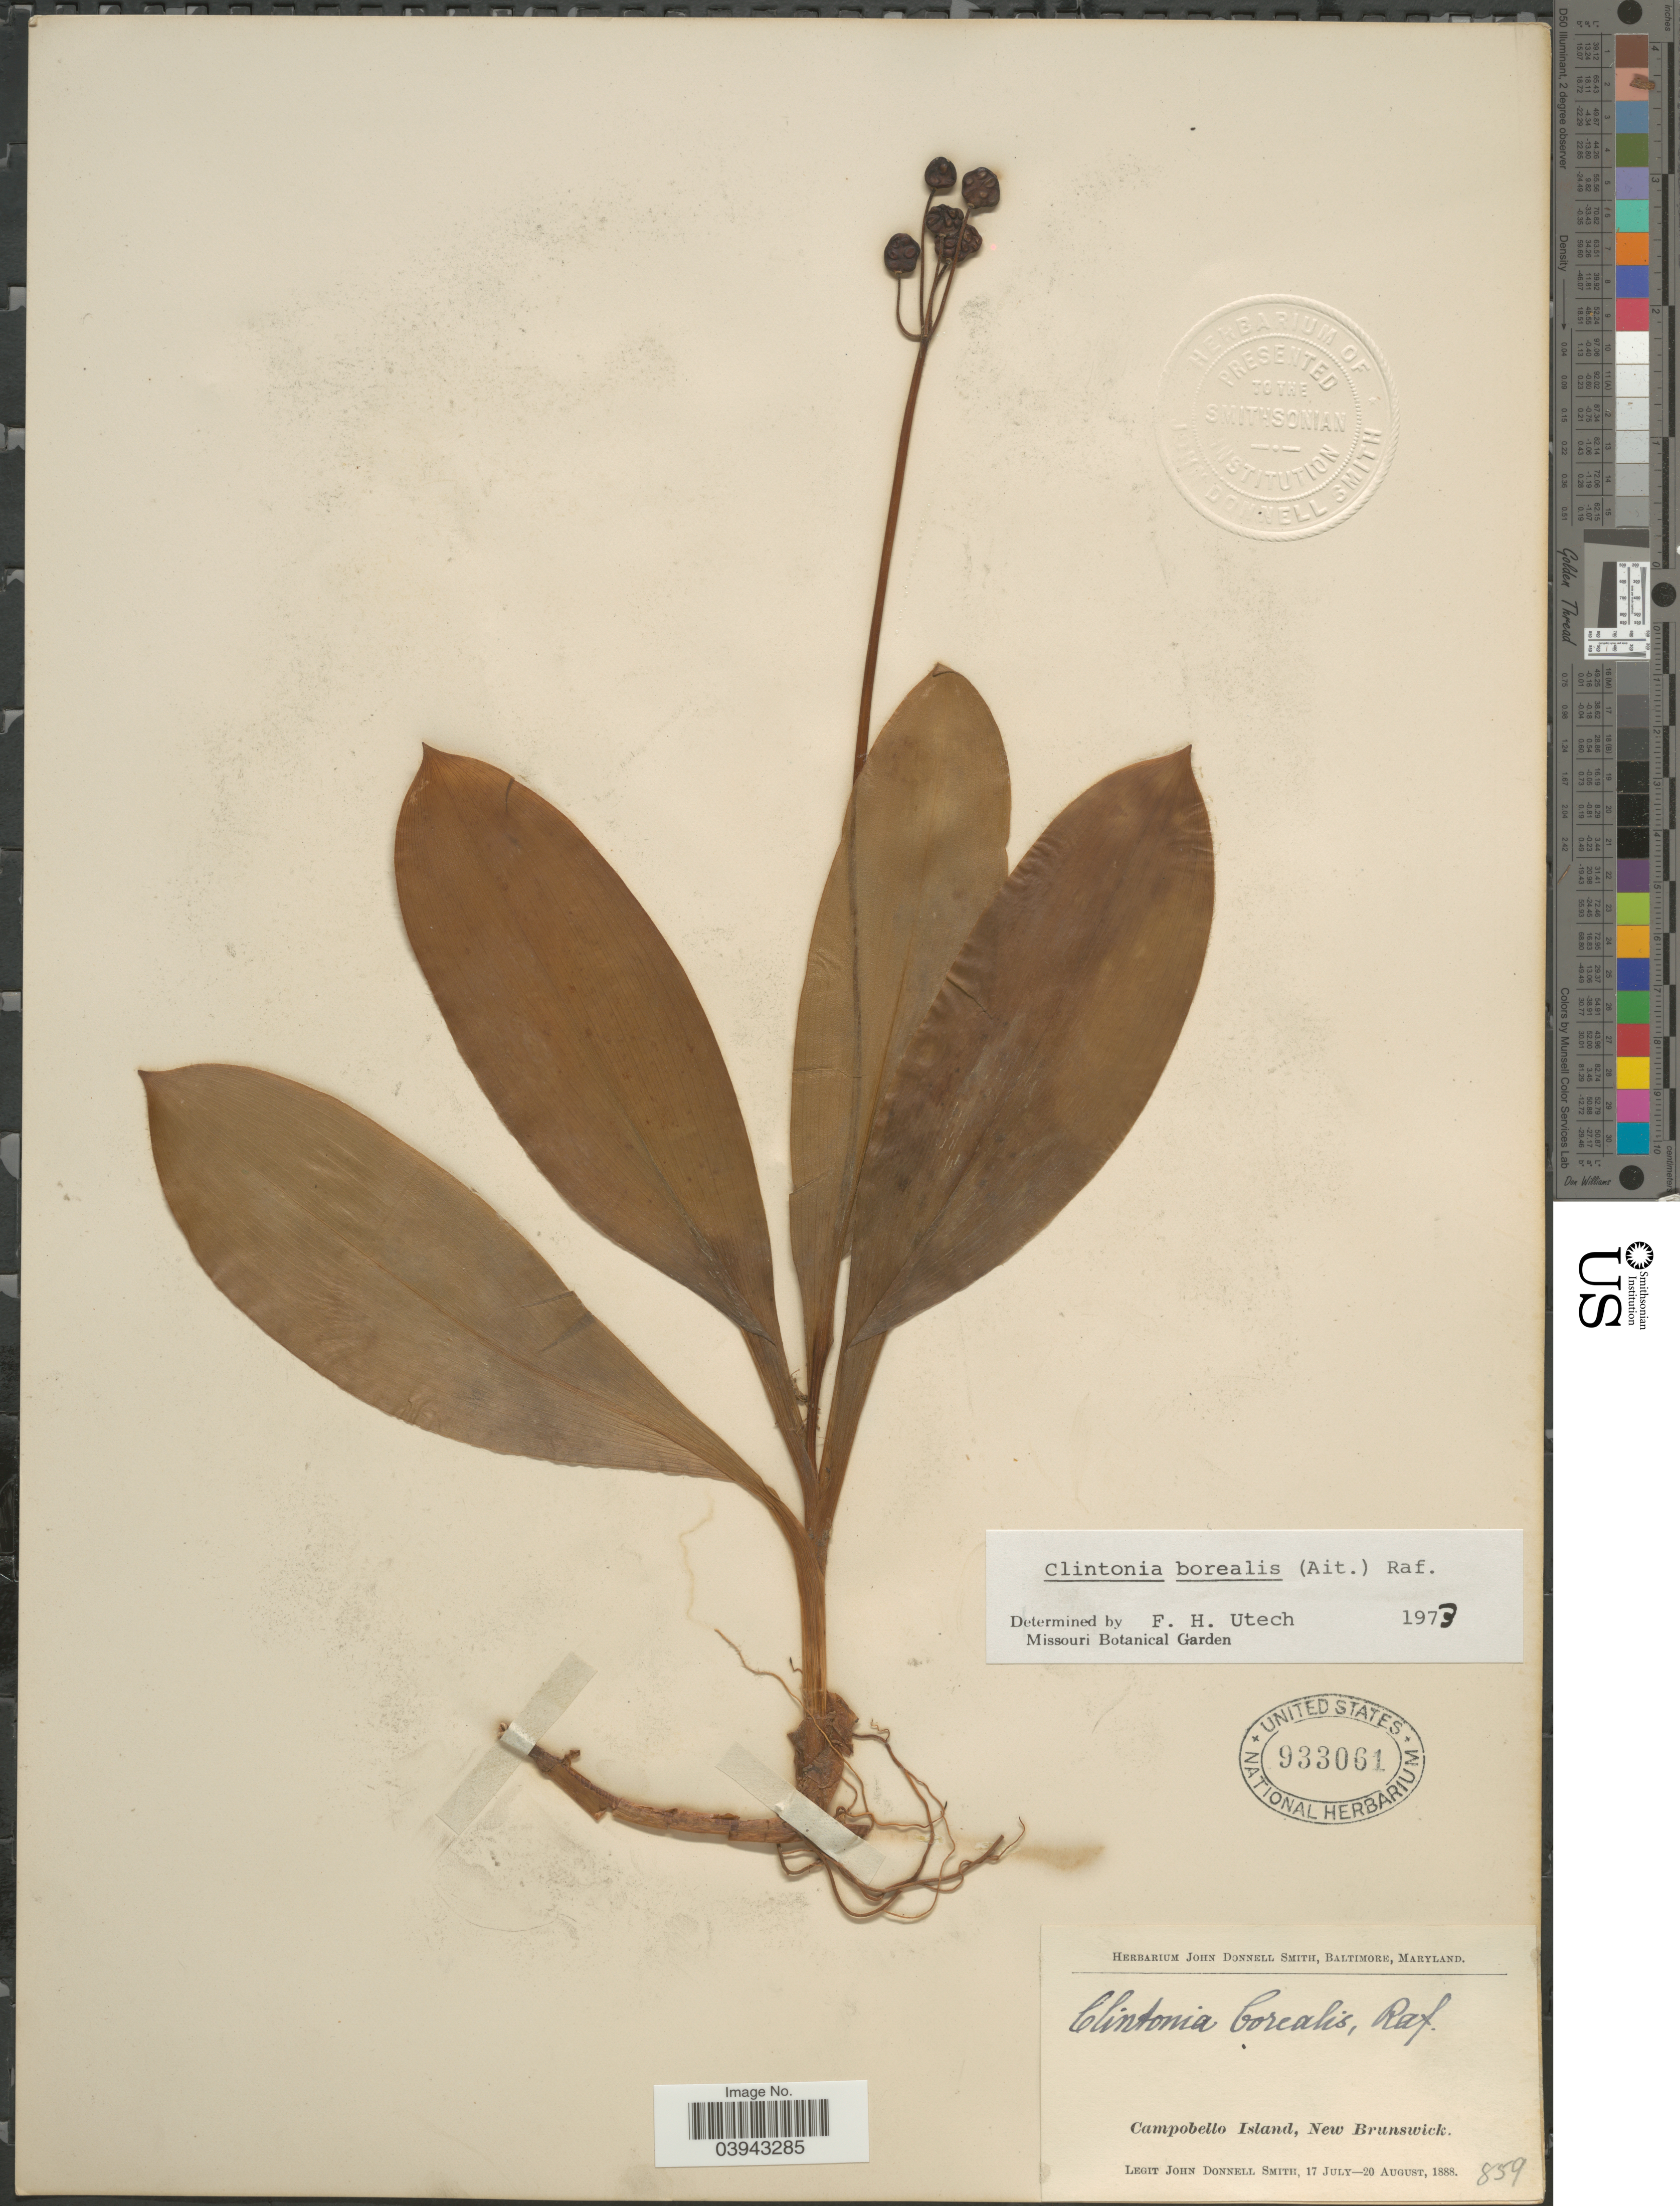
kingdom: Plantae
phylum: Tracheophyta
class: Liliopsida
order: Liliales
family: Liliaceae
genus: Clintonia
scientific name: Clintonia borealis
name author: (Aiton) Raf.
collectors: J. Donnell Smith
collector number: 859?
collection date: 1888-07-17/1888-08-20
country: Canada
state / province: New Brunswick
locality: Campobello Island.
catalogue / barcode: US 933061